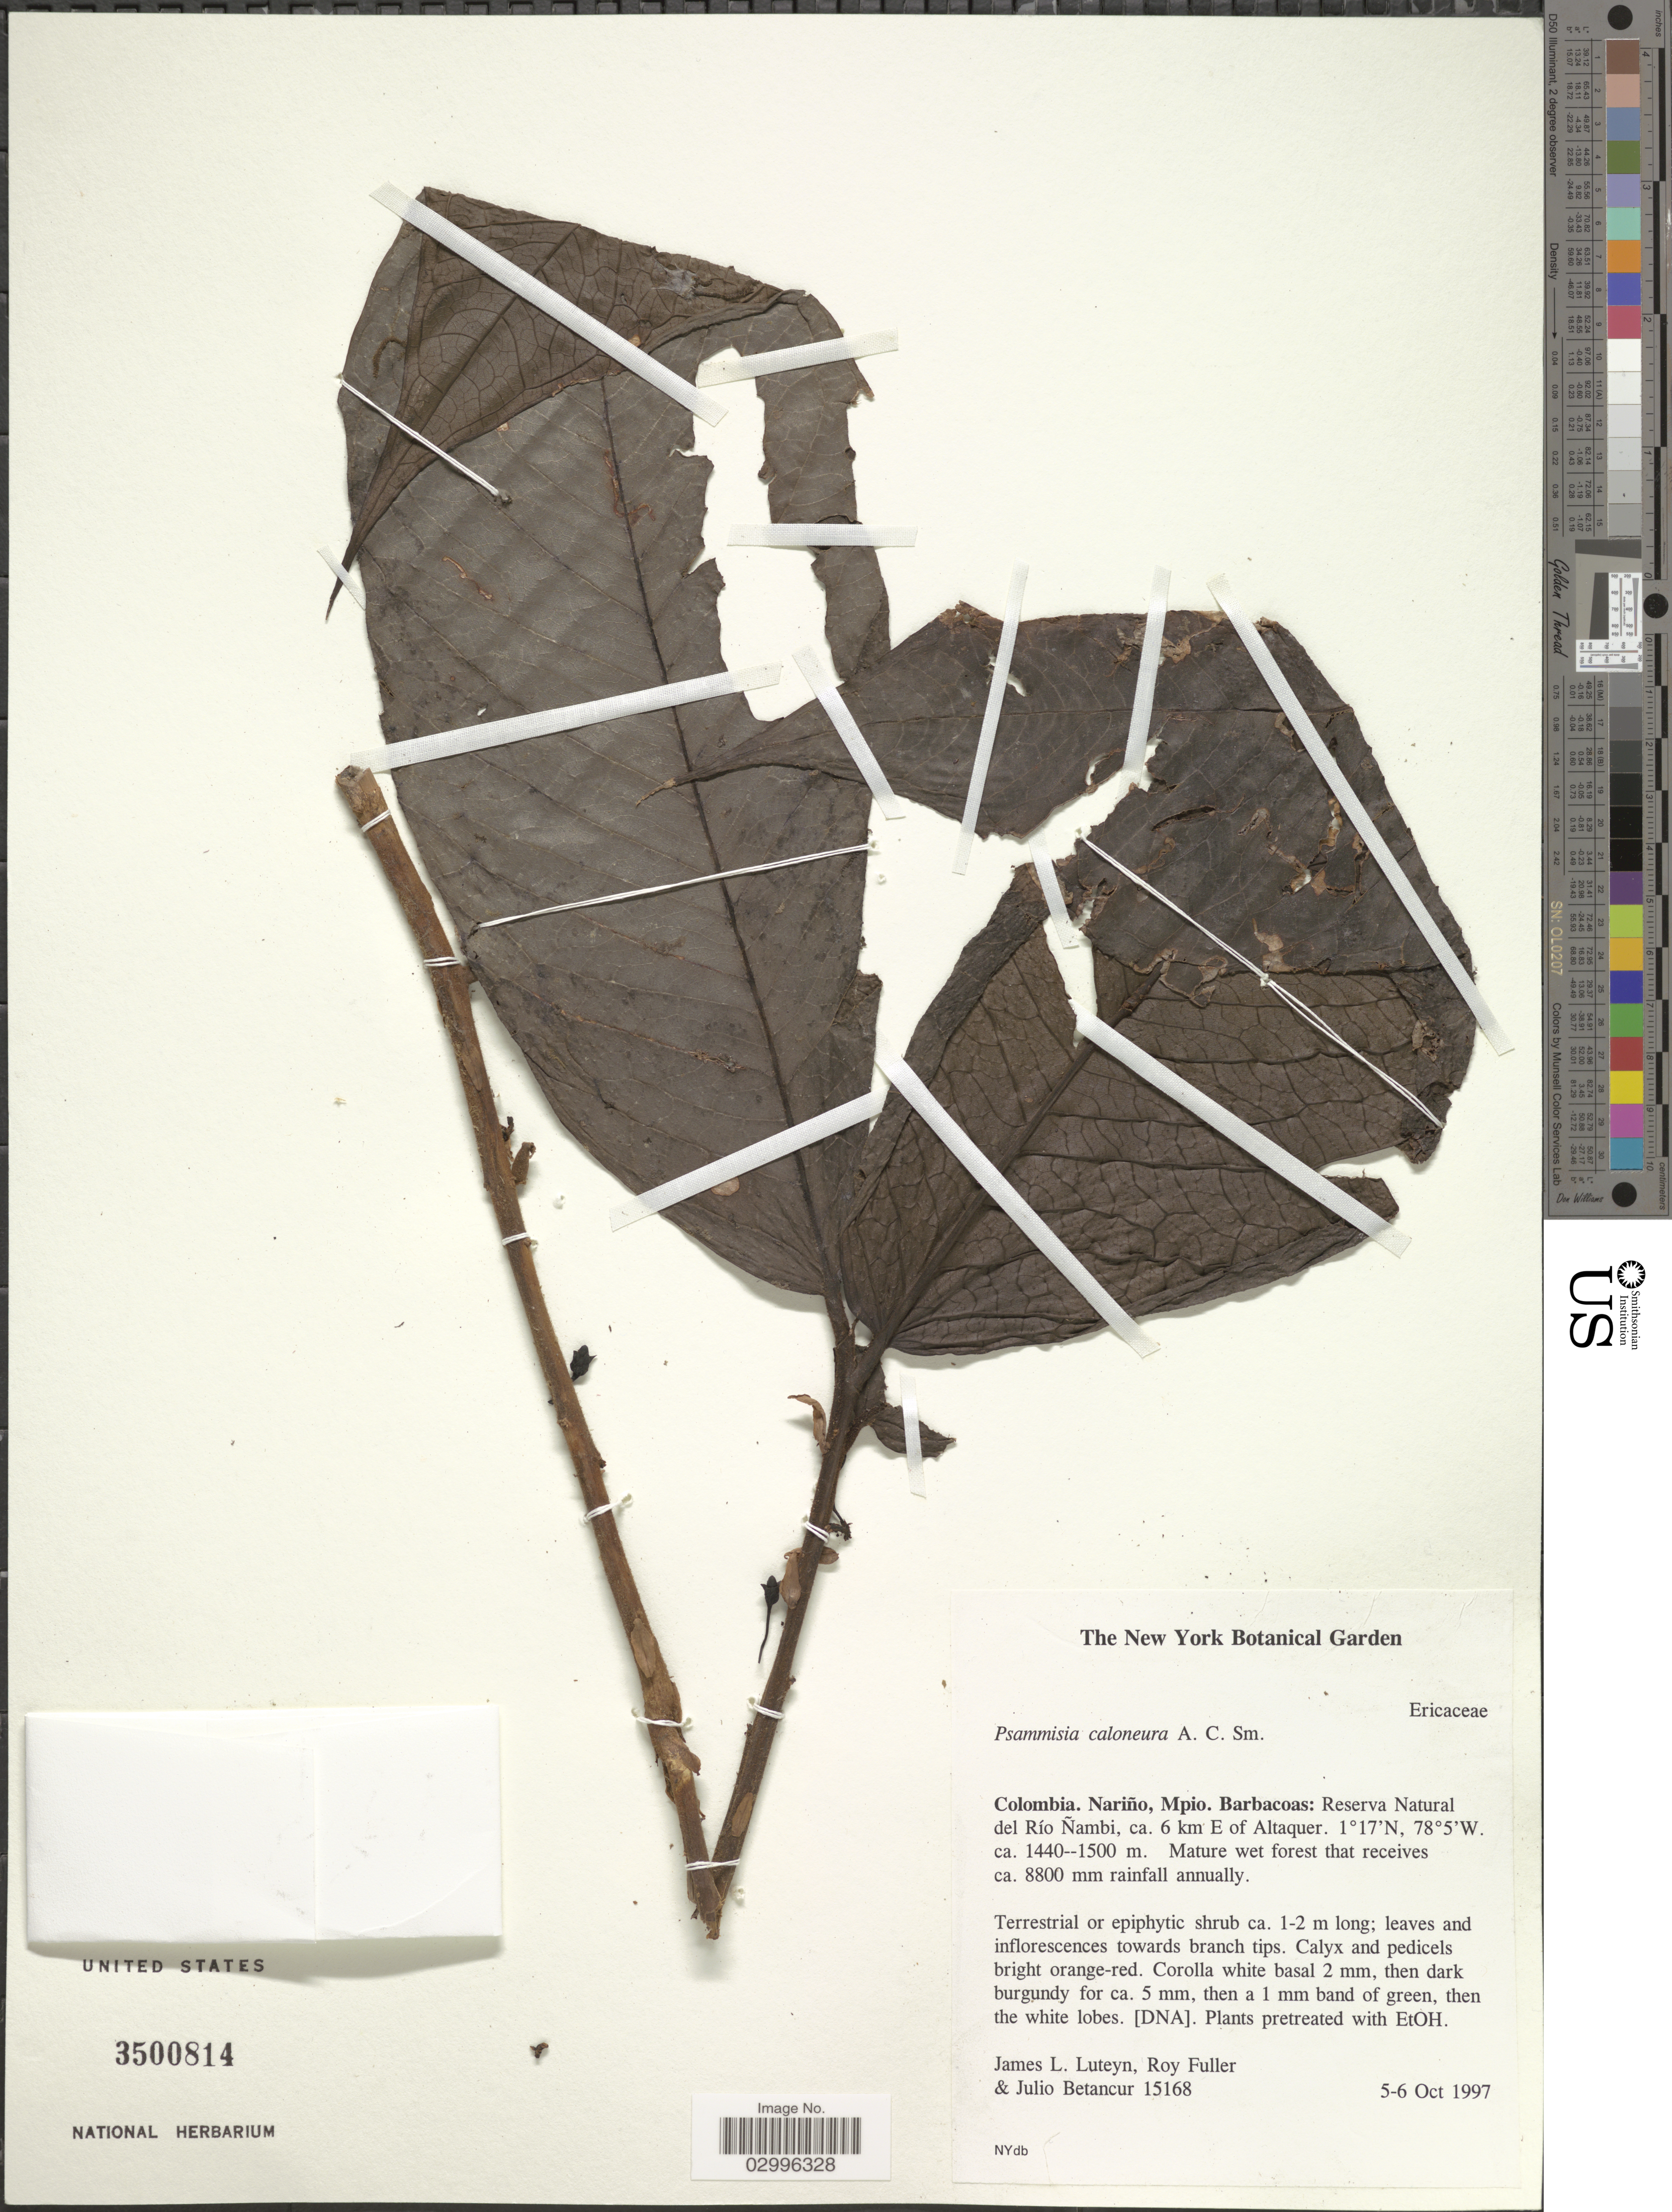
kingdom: Plantae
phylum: Tracheophyta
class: Magnoliopsida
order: Ericales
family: Ericaceae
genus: Psammisia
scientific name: Psammisia caloneura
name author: A.C. Sm.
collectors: J. L. Luteyn, R. Fuller & J. Betancur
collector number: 15168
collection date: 1997-10-05/1997-10-06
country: Colombia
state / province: Nariño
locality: Mpio. Barbacoas: Reserva Natural del Río Ñambi, ca. 6 km E of Altaquer.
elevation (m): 1440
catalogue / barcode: US 3500814